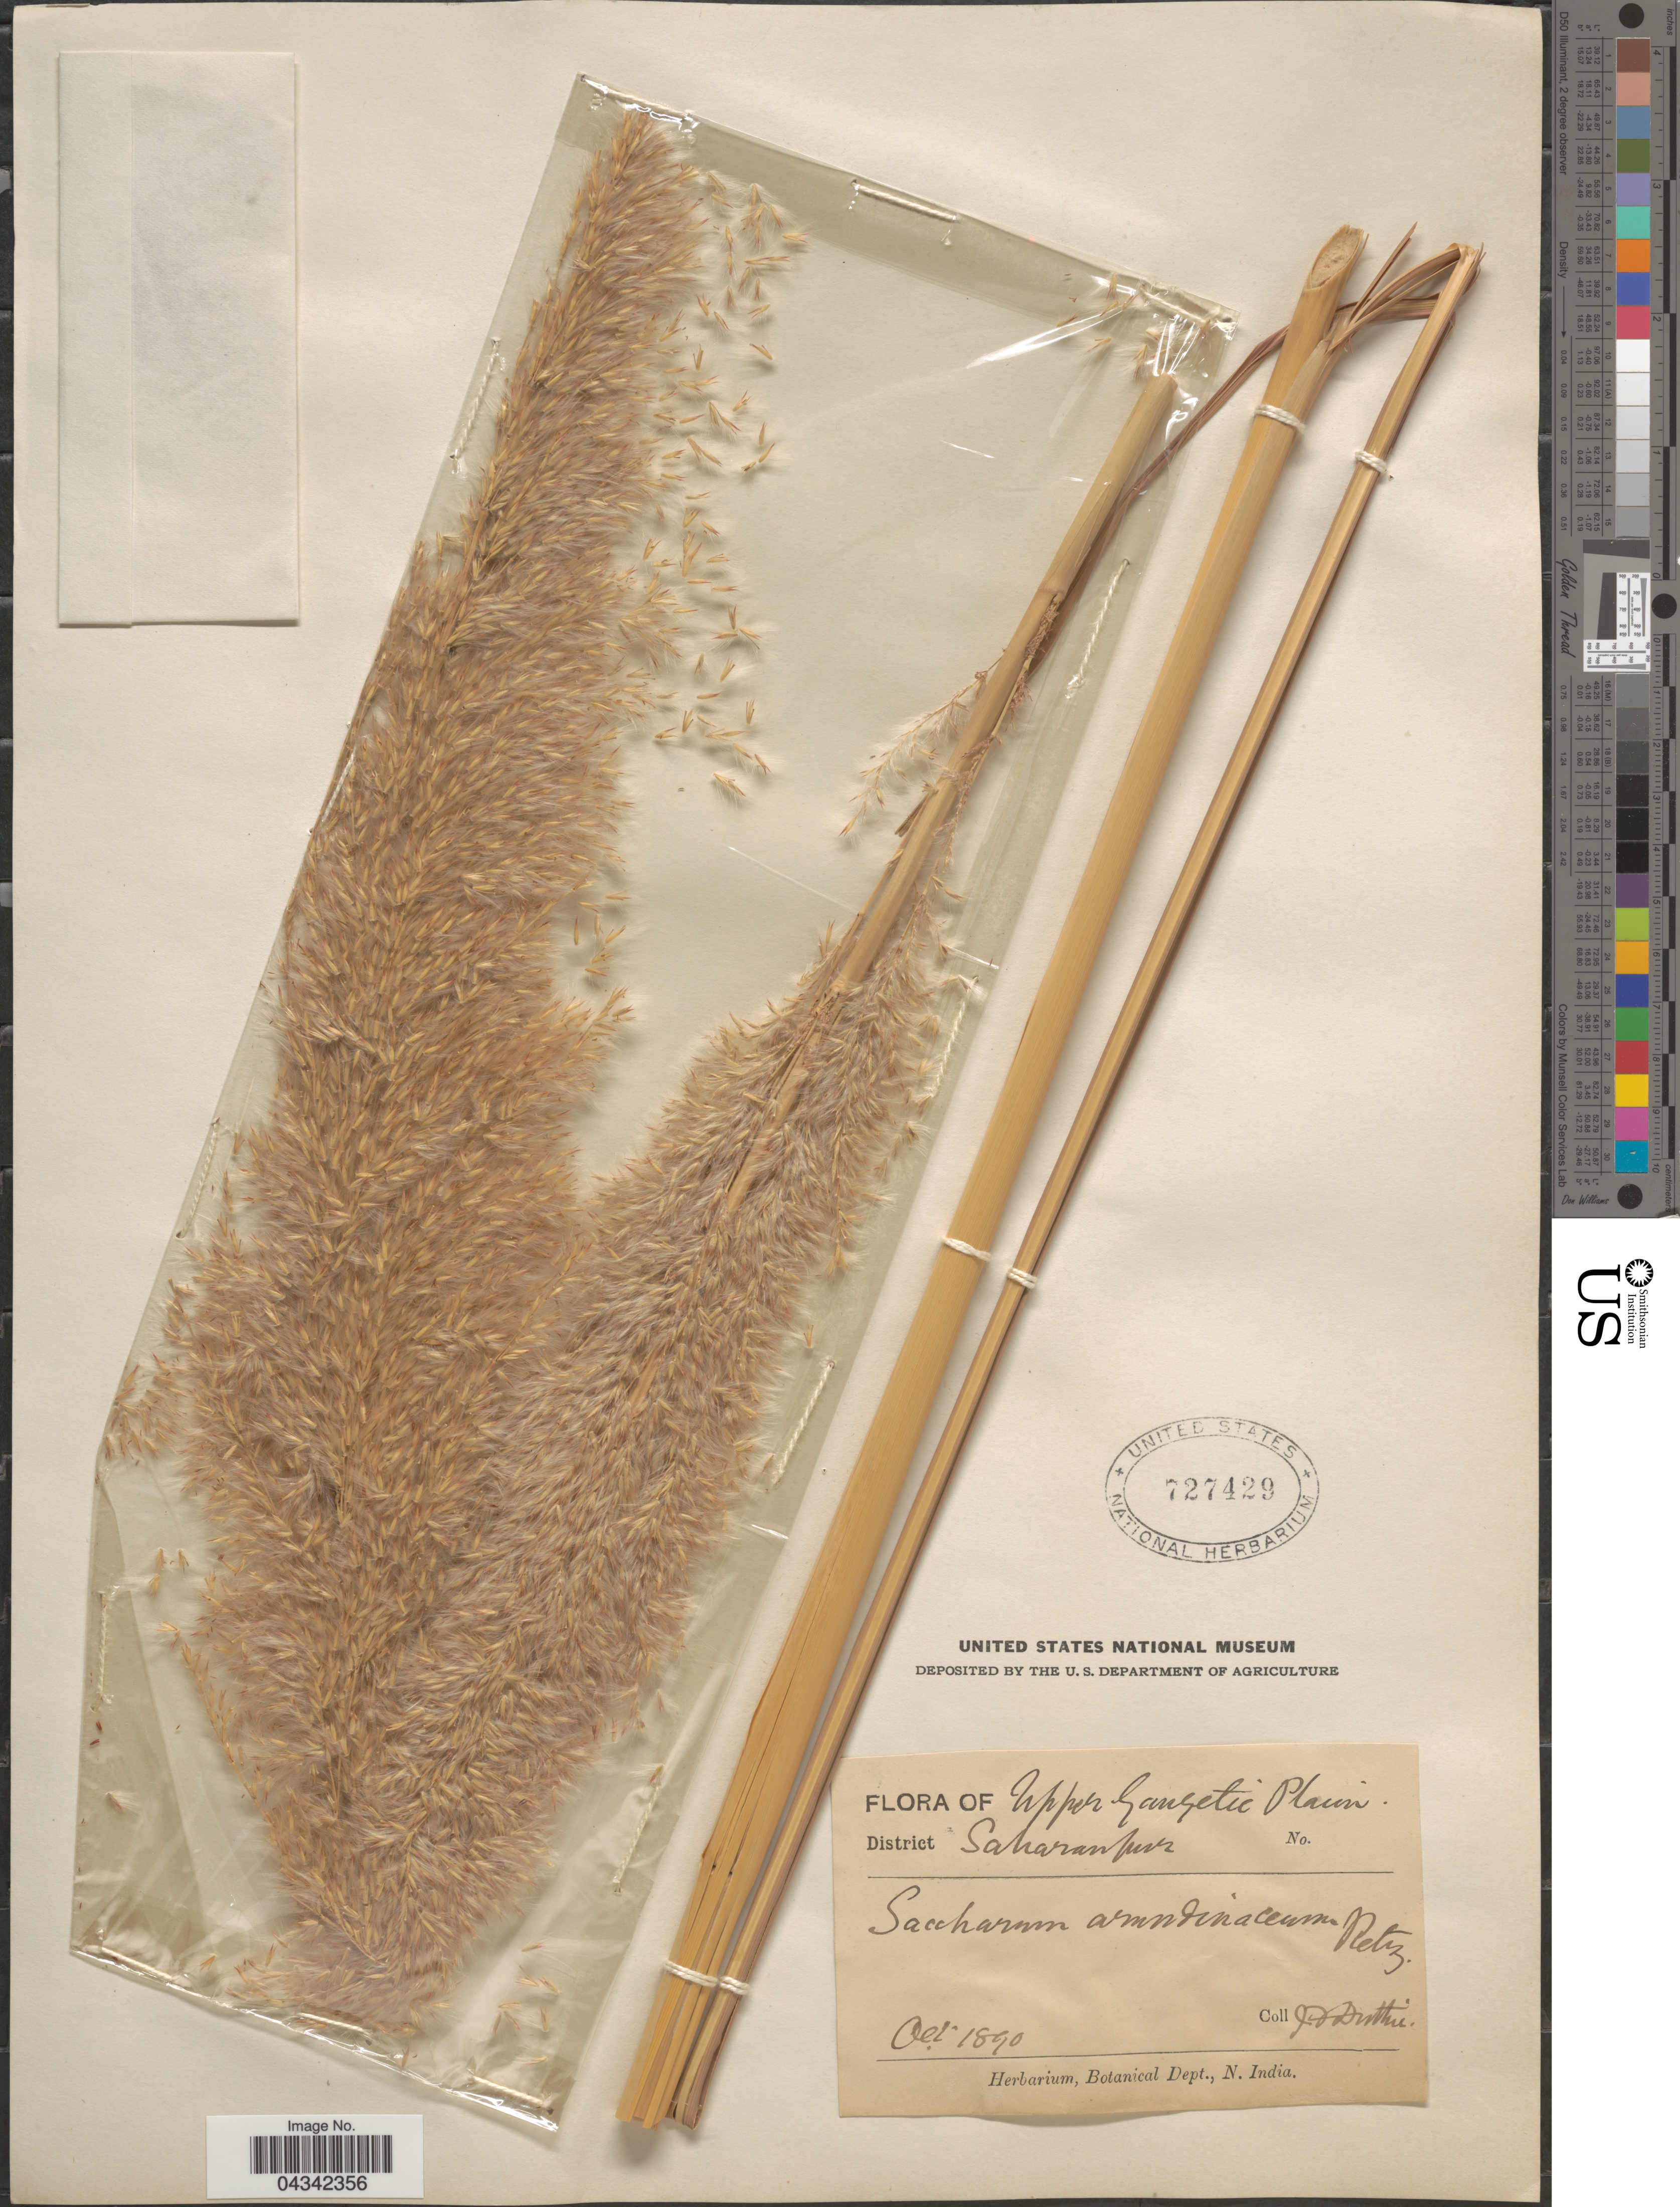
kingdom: Plantae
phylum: Tracheophyta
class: Liliopsida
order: Poales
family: Poaceae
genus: Tripidium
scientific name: Tripidium bengalense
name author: (Retz.) H. Scholz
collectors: J. F. Duthie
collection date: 1890-10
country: India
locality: Upper Gangetic Plain. District Saharanpur.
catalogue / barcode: US 727429